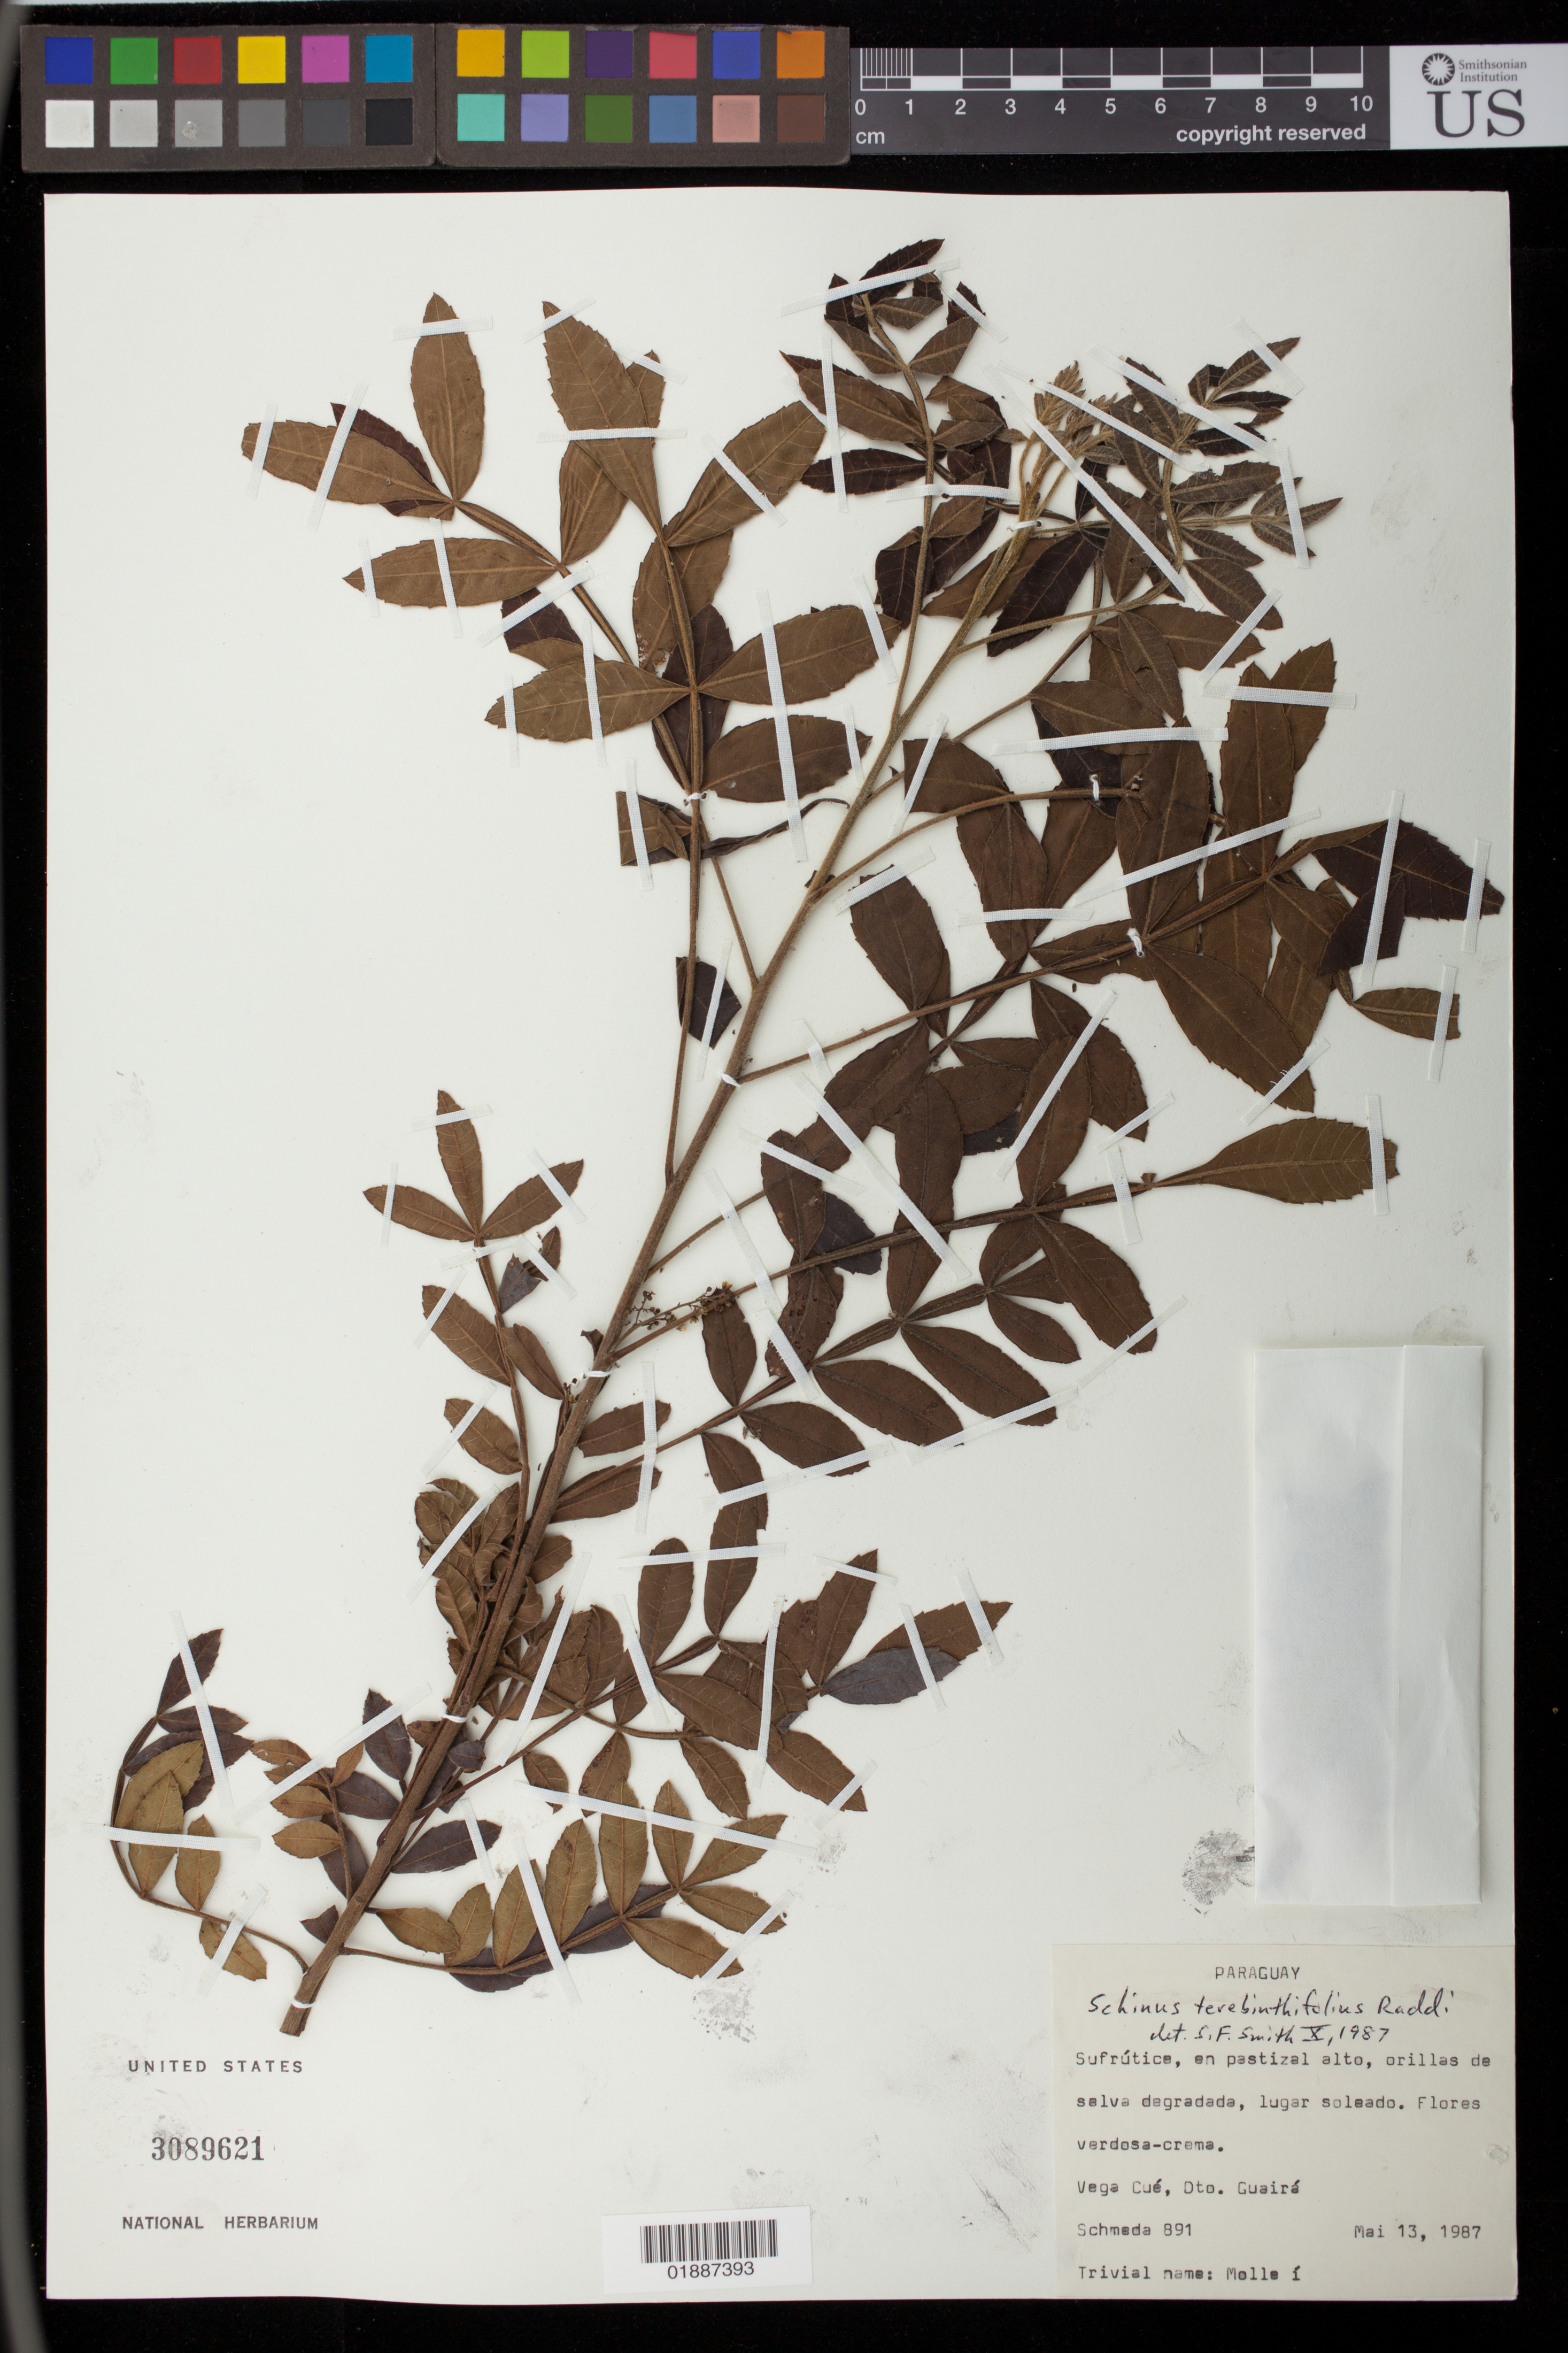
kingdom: Plantae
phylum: Tracheophyta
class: Magnoliopsida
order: Sapindales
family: Anacardiaceae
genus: Schinus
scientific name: Schinus terebinthifolia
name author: Raddi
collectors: G. Schmeda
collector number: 891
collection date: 1987-05-13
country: Paraguay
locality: Vega Cué, Dto. Guairá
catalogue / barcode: US 3089621